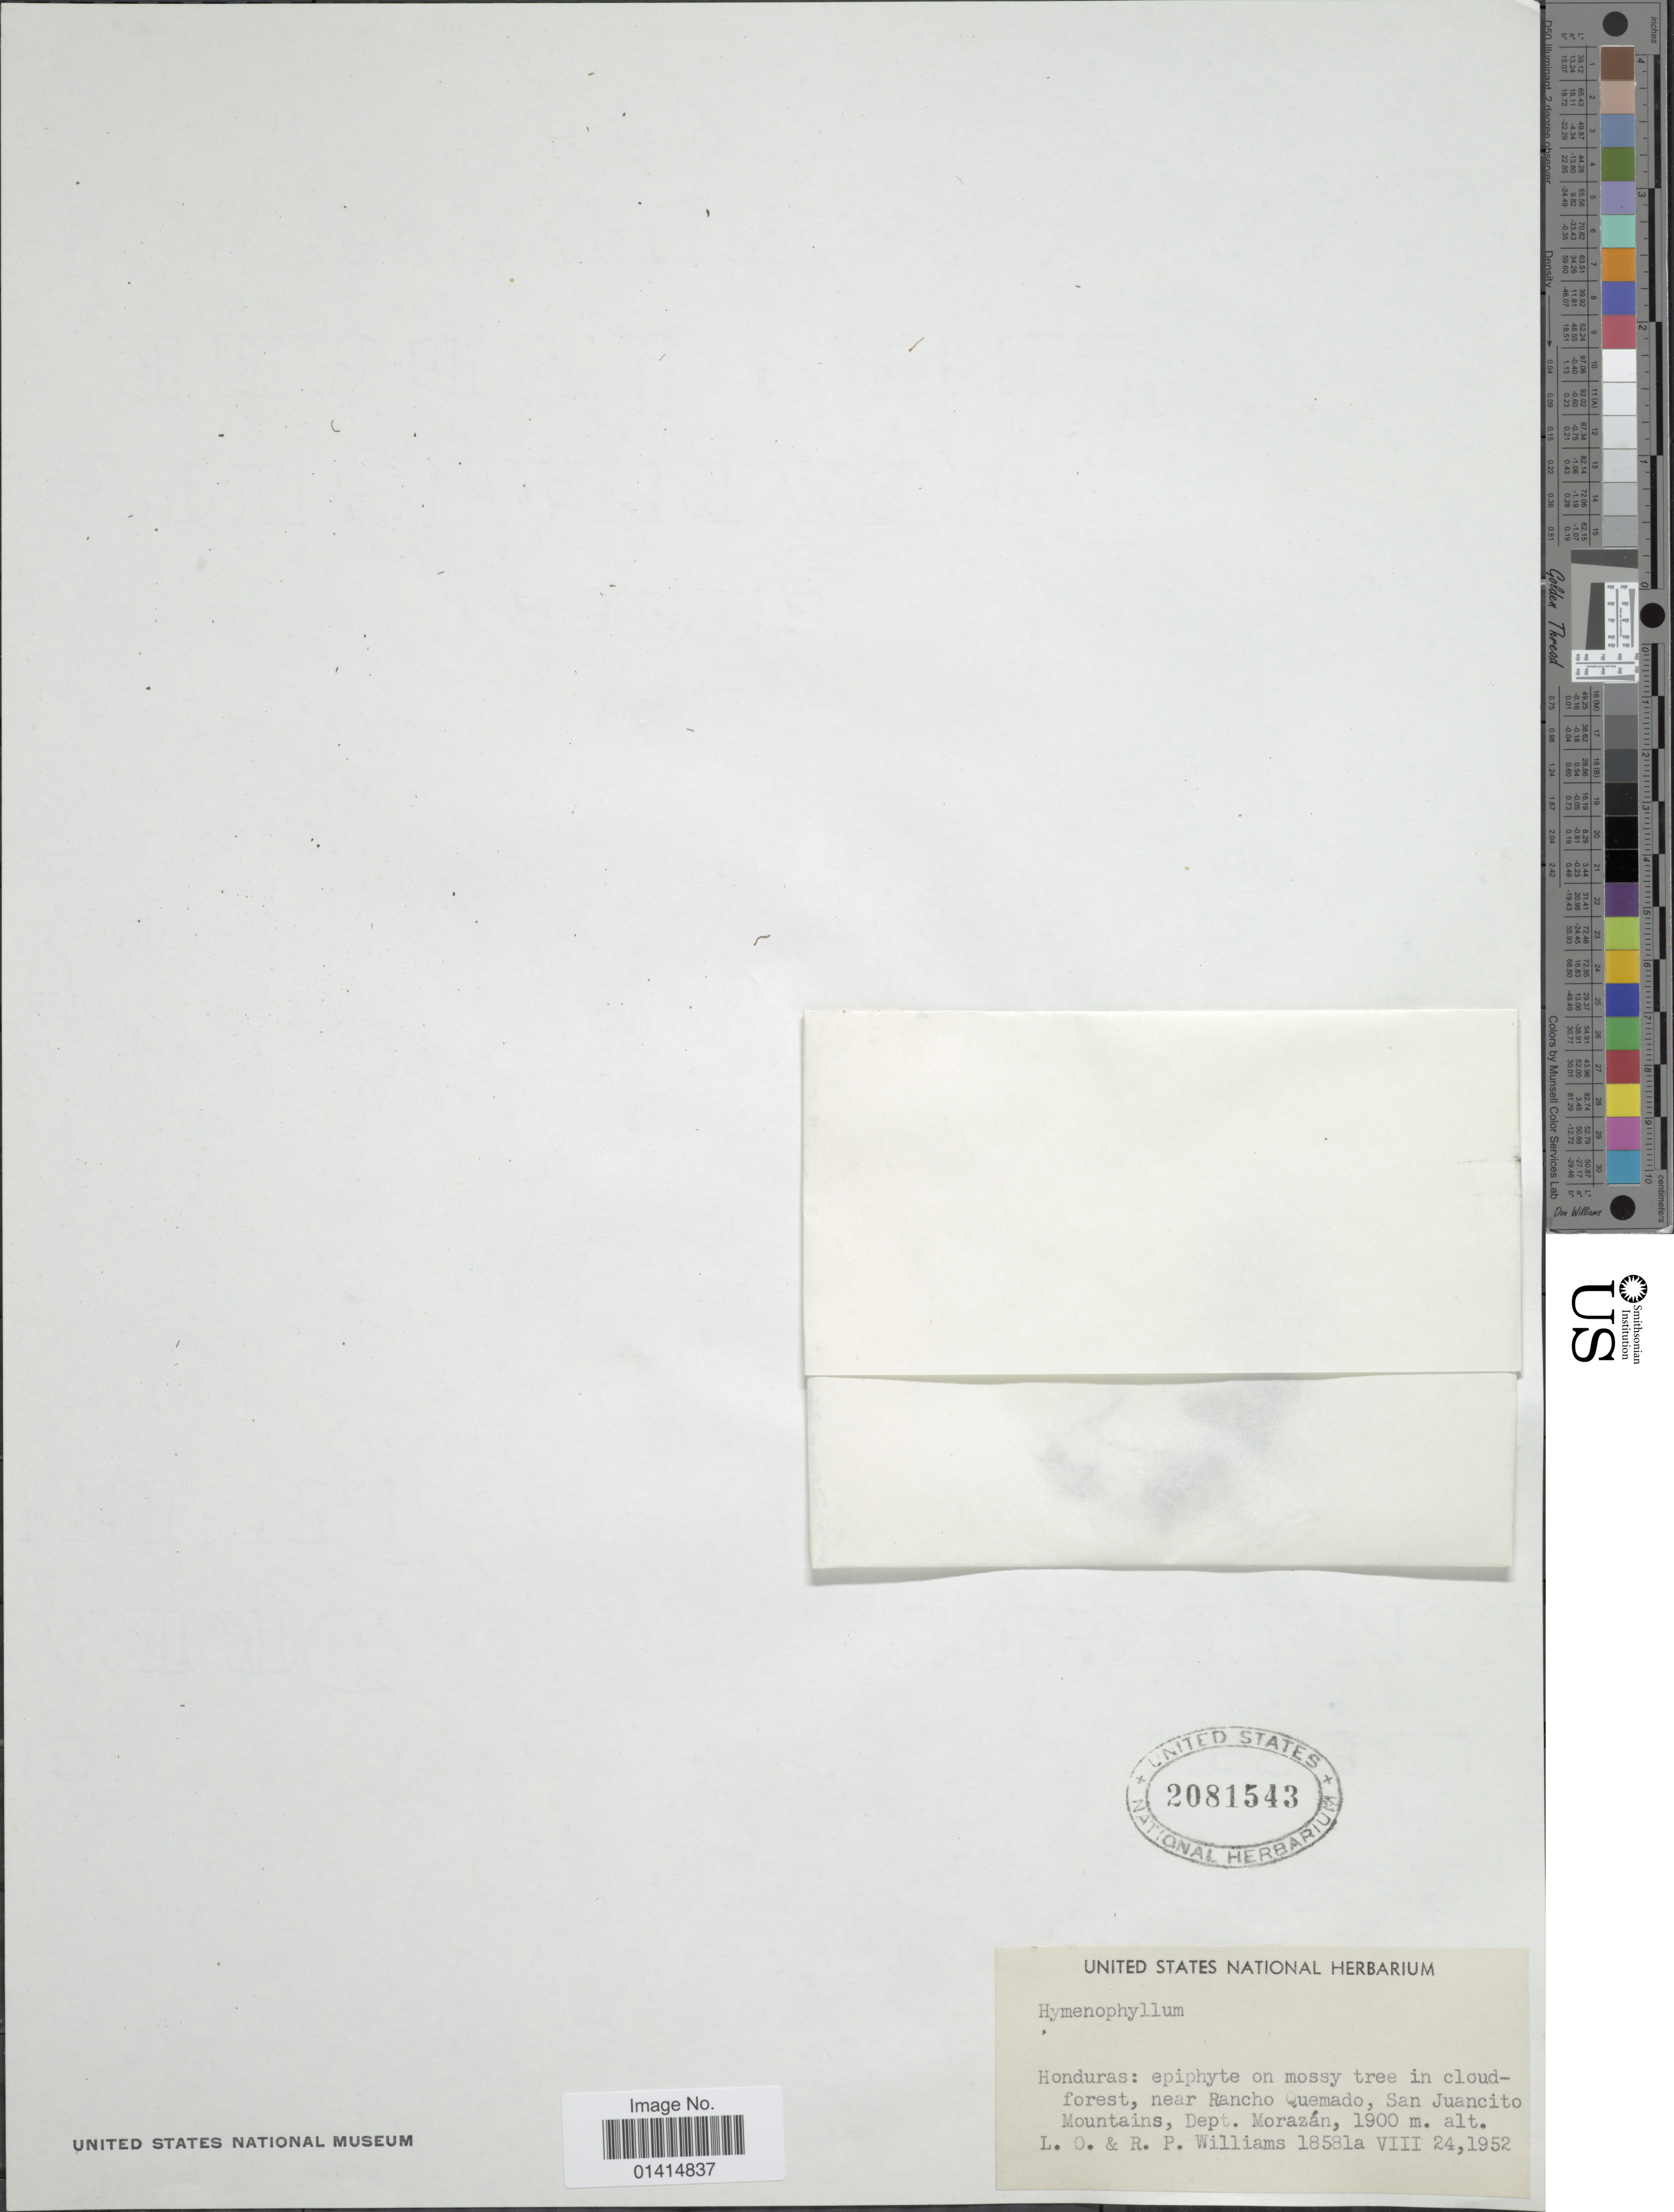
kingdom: Plantae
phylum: Tracheophyta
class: Polypodiopsida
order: Hymenophyllales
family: Hymenophyllaceae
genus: Hymenophyllum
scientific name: Hymenophyllum sp.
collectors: L. O. Williams & R. P. Williams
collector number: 18581a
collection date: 1952-08-24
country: Honduras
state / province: Fco. Morazán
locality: Near Rancho Quemado, San Juancito Mountains, Dept Morazán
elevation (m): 1900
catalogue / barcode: US 2081543